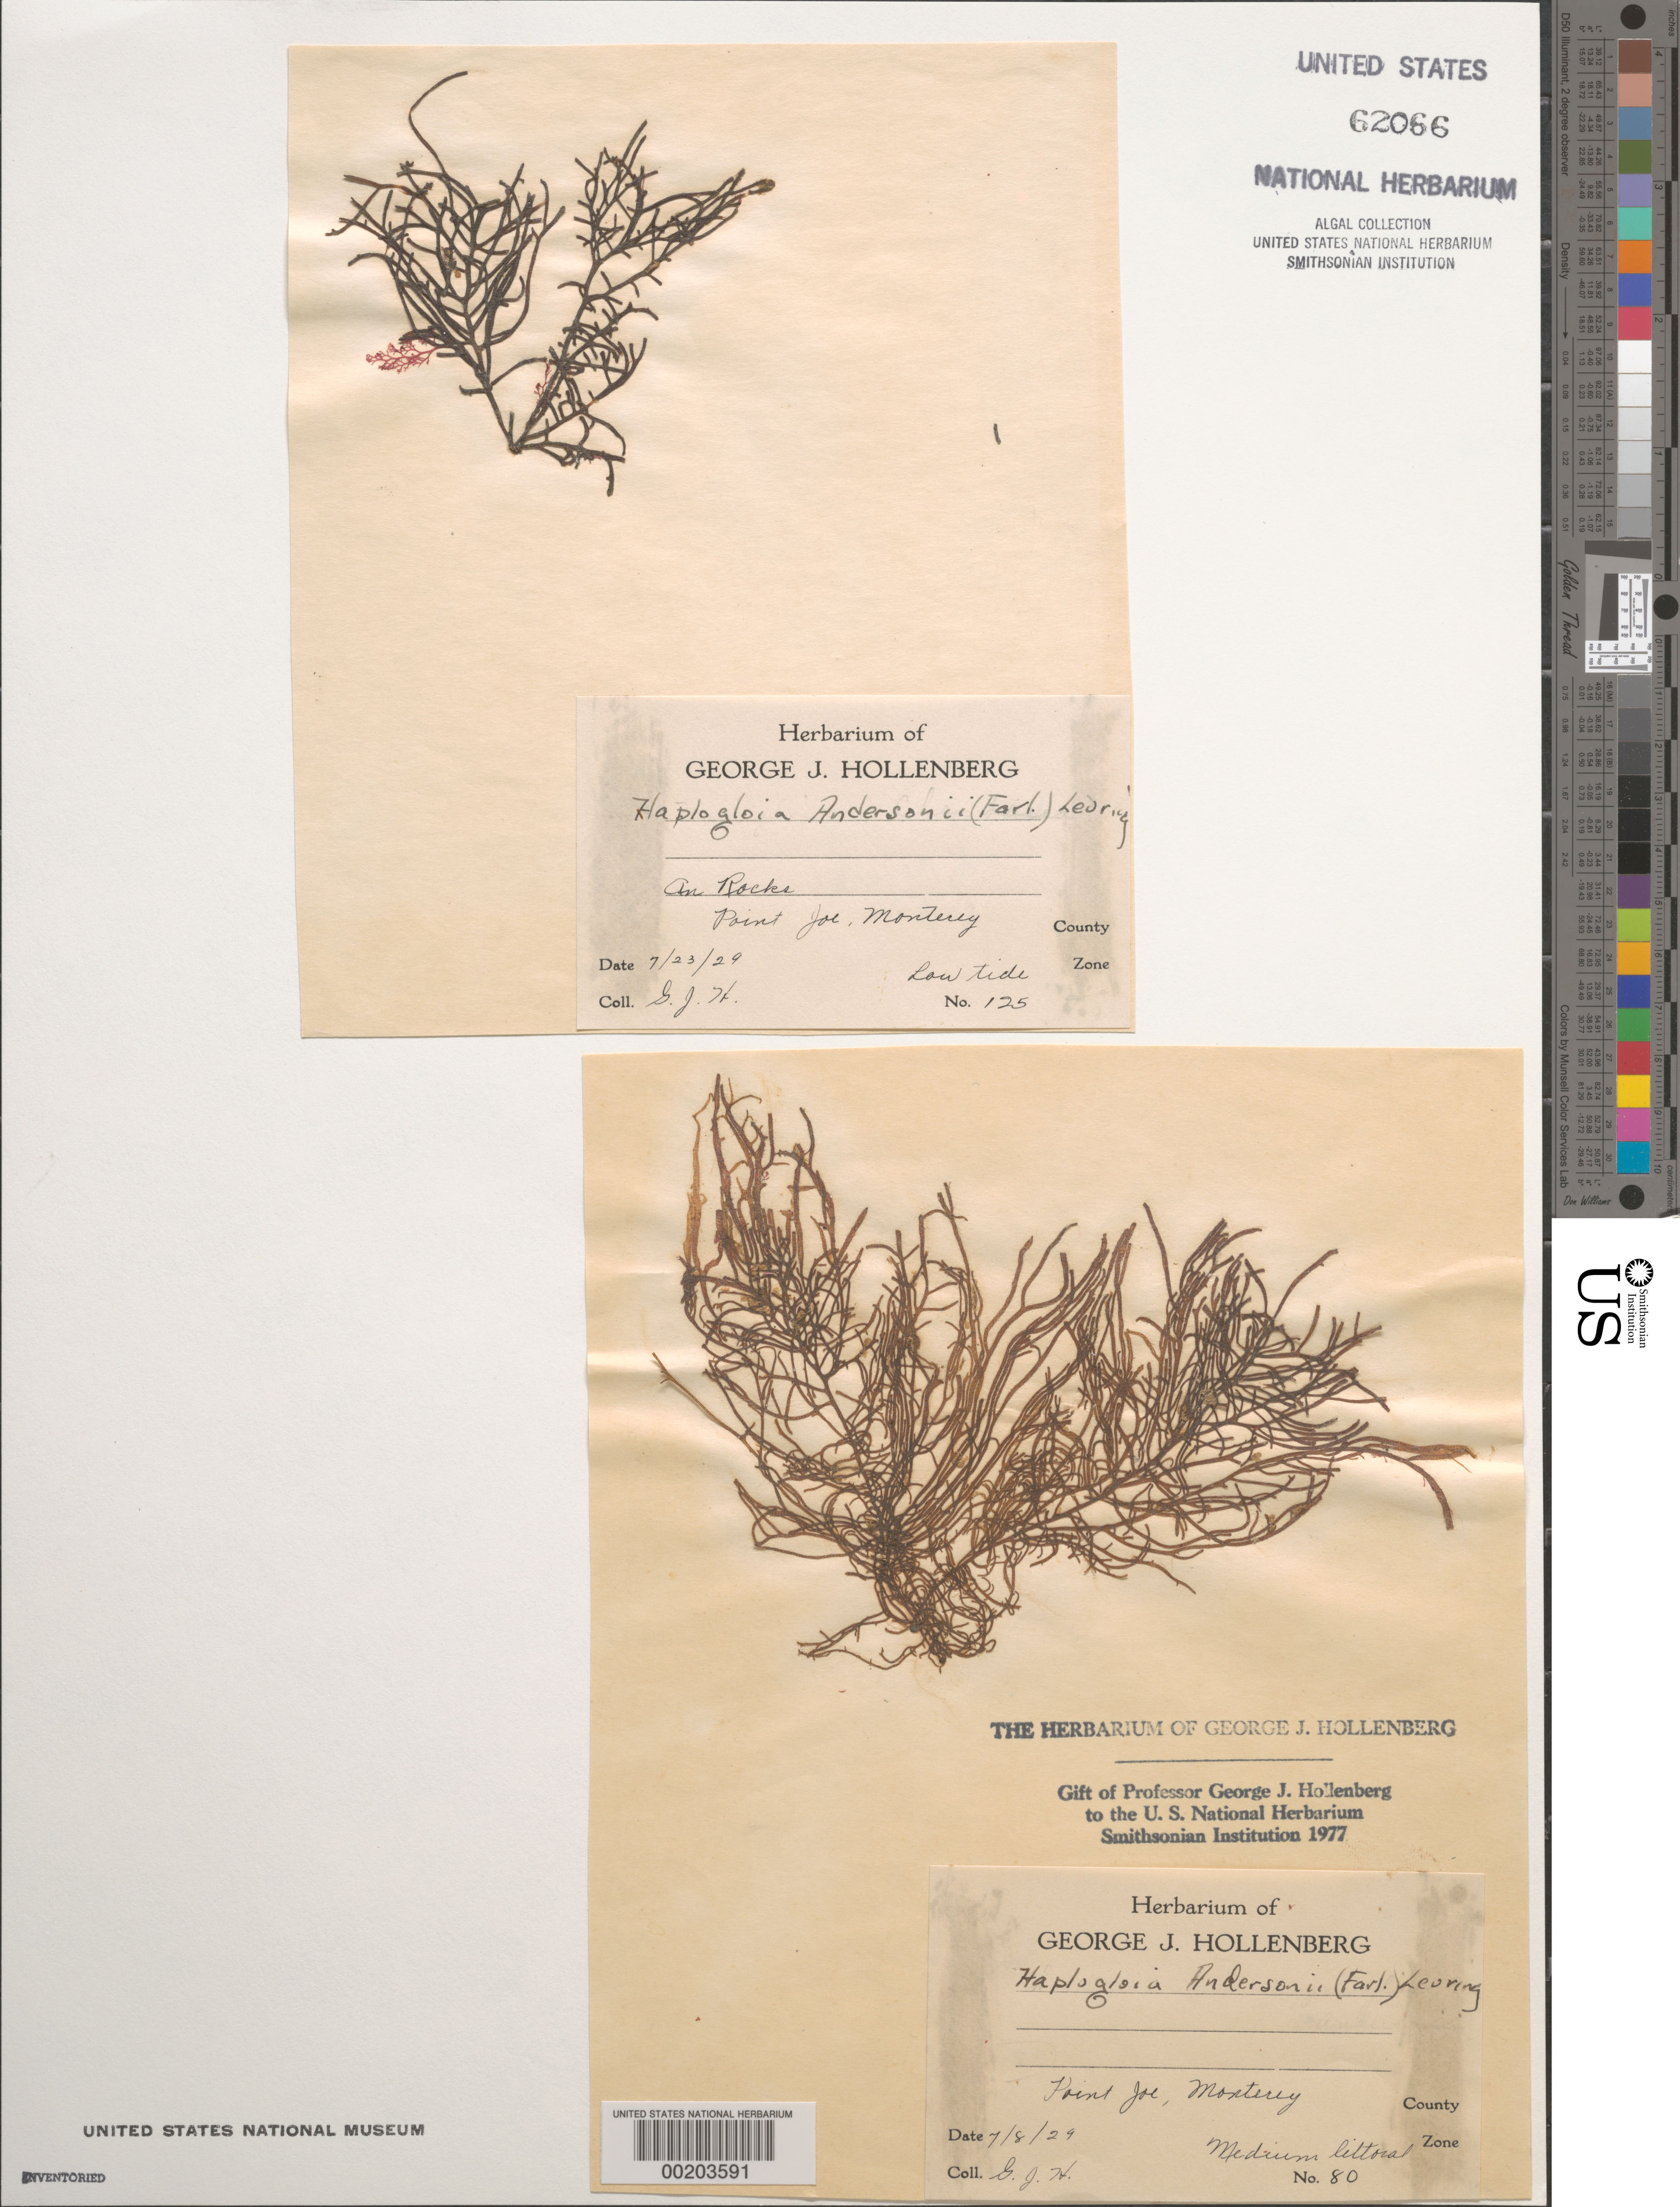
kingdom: Chromista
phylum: Ochrophyta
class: Phaeophyceae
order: Ectocarpales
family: Chordariaceae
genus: Haplogloia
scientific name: Haplogloia andersonii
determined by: Hollenberg, George J.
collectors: G. Hollenberg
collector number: GJH 80 & GJH 125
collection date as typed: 08 Jul 1929 and 23 Jul 1929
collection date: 1929-07-08,1929-07-23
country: United States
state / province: California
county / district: Monterey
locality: Point Joe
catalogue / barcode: US 62066